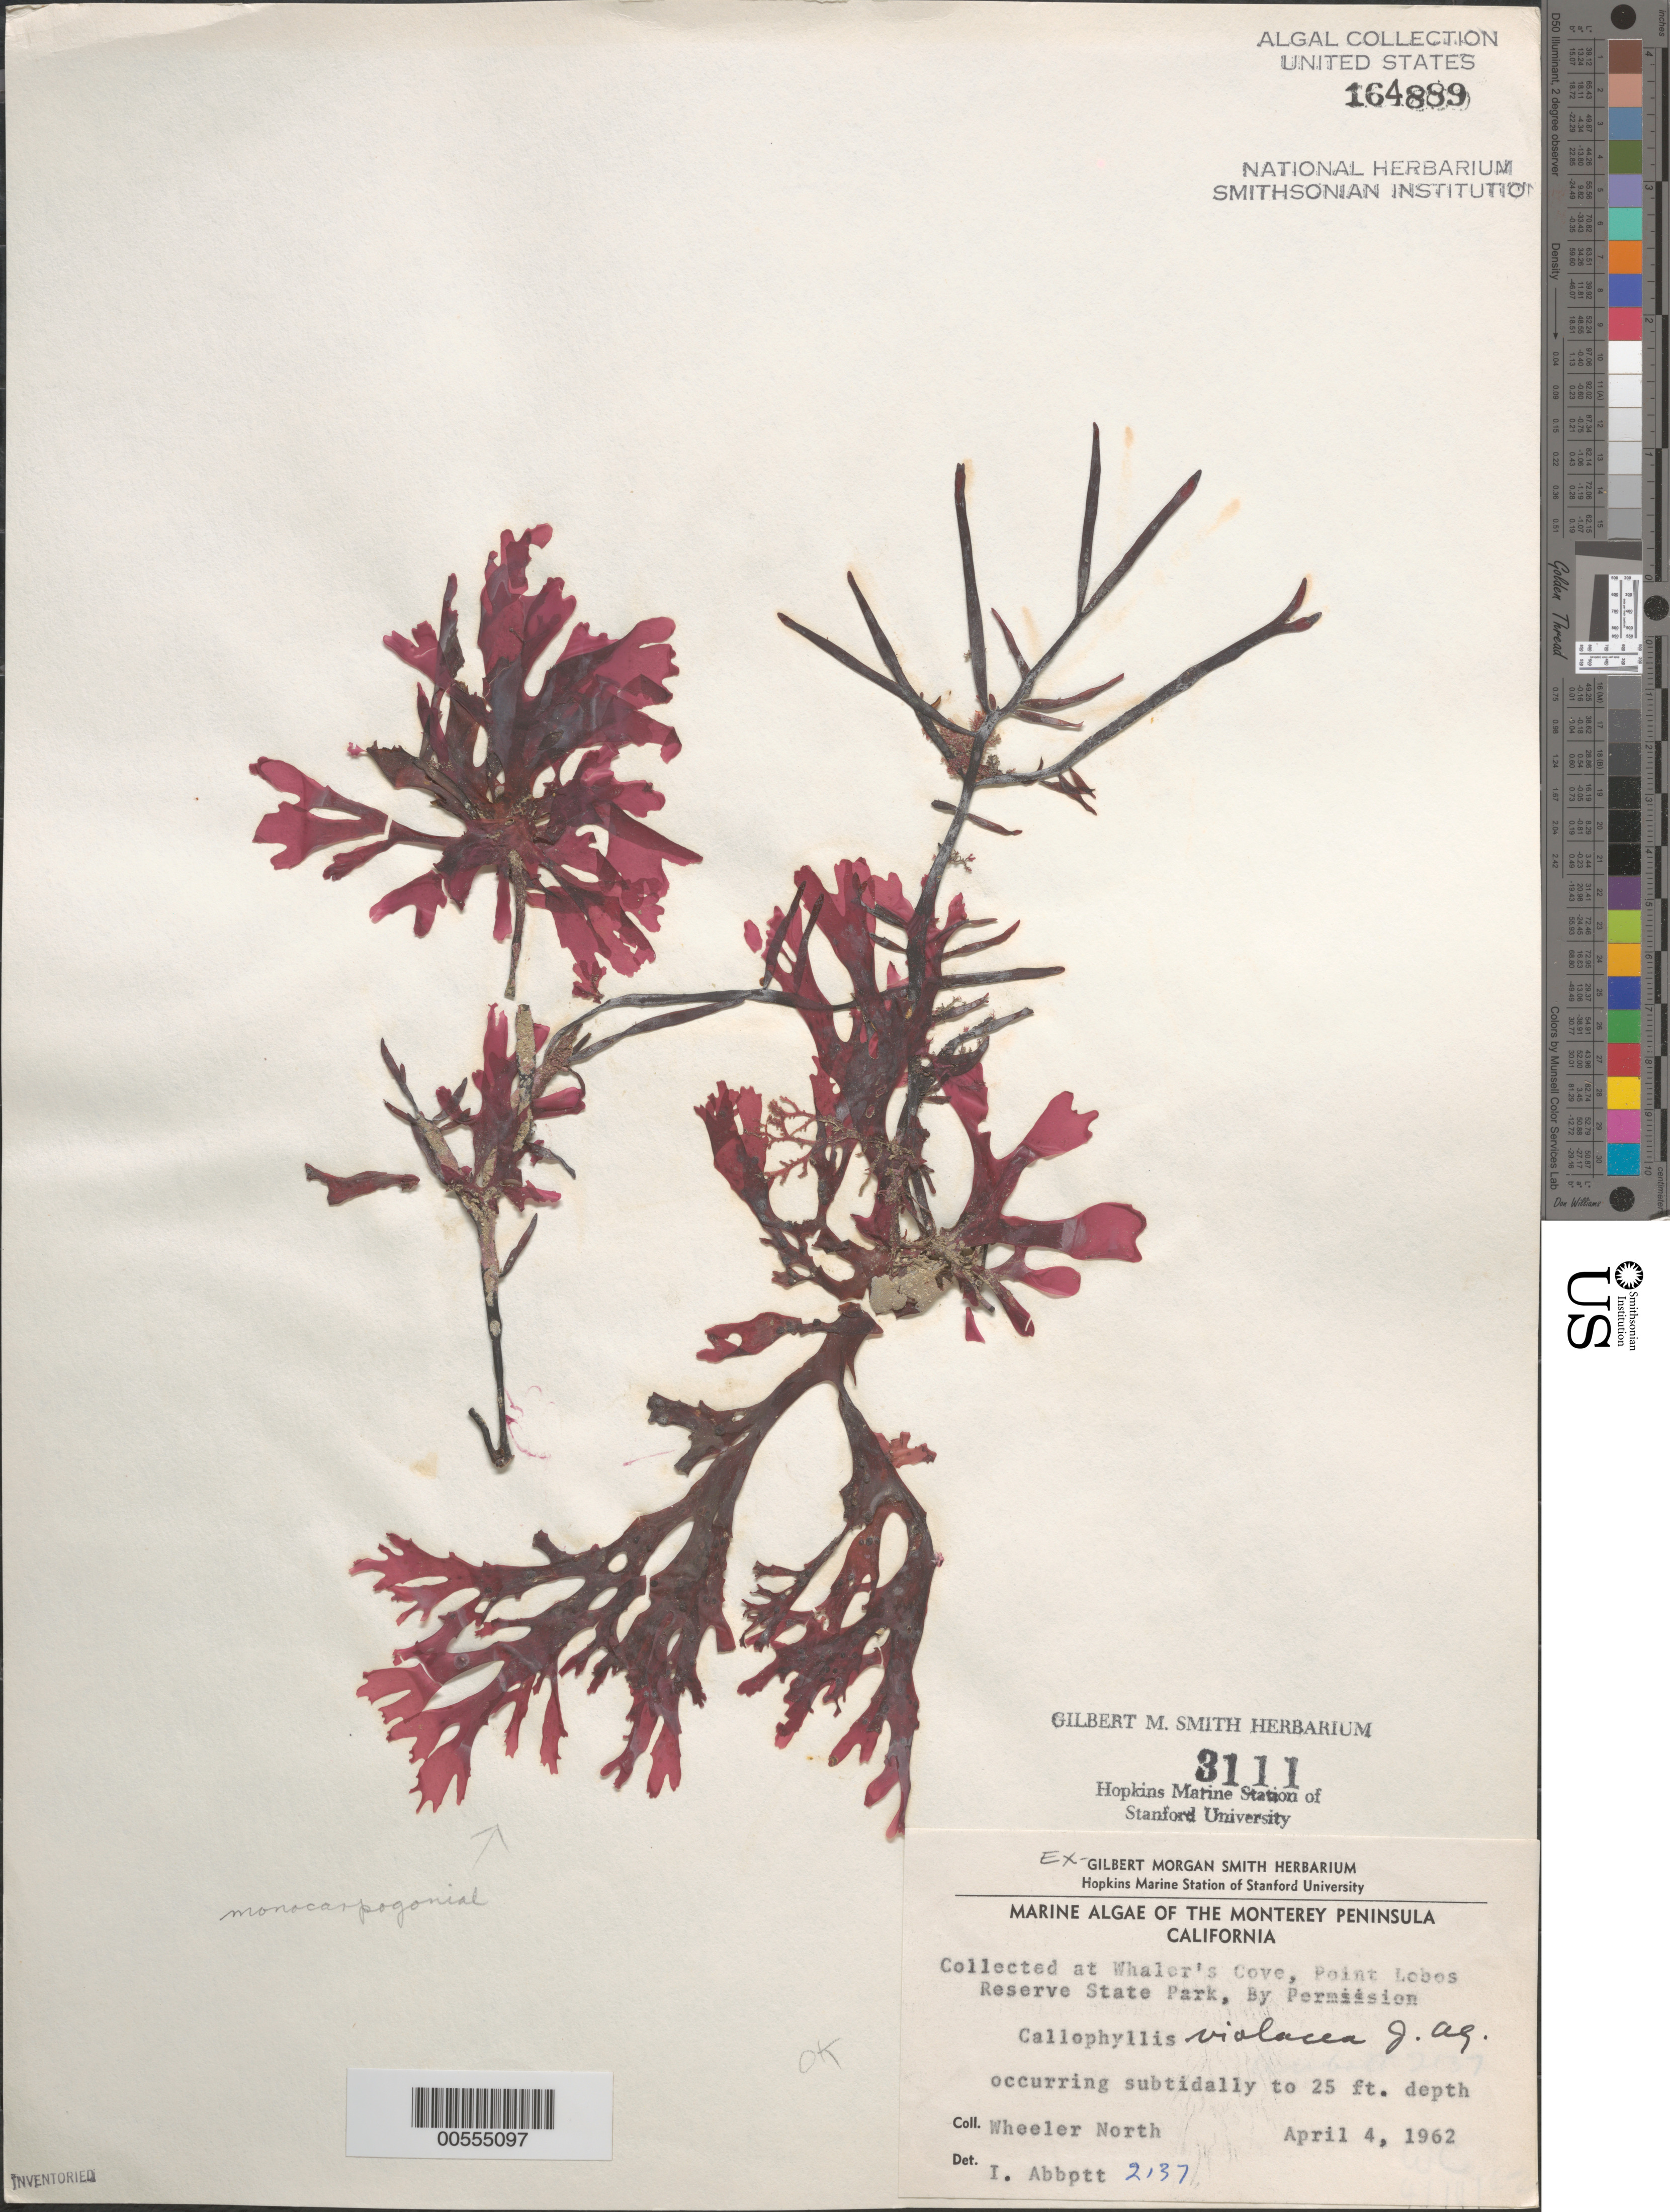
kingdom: Plantae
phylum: Rhodophyta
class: Florideophyceae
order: Gigartinales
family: Kallymeniaceae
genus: Callophyllis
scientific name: Callophyllis violacea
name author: J. Agardh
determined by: Abbott, Isabella A.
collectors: W. North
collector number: IAA 2137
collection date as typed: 04 Apr 1962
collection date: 1962-04-04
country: United States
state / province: California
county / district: Monterey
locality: Whalers Cove, Point Lobos Reserve State Park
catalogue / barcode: US 164889